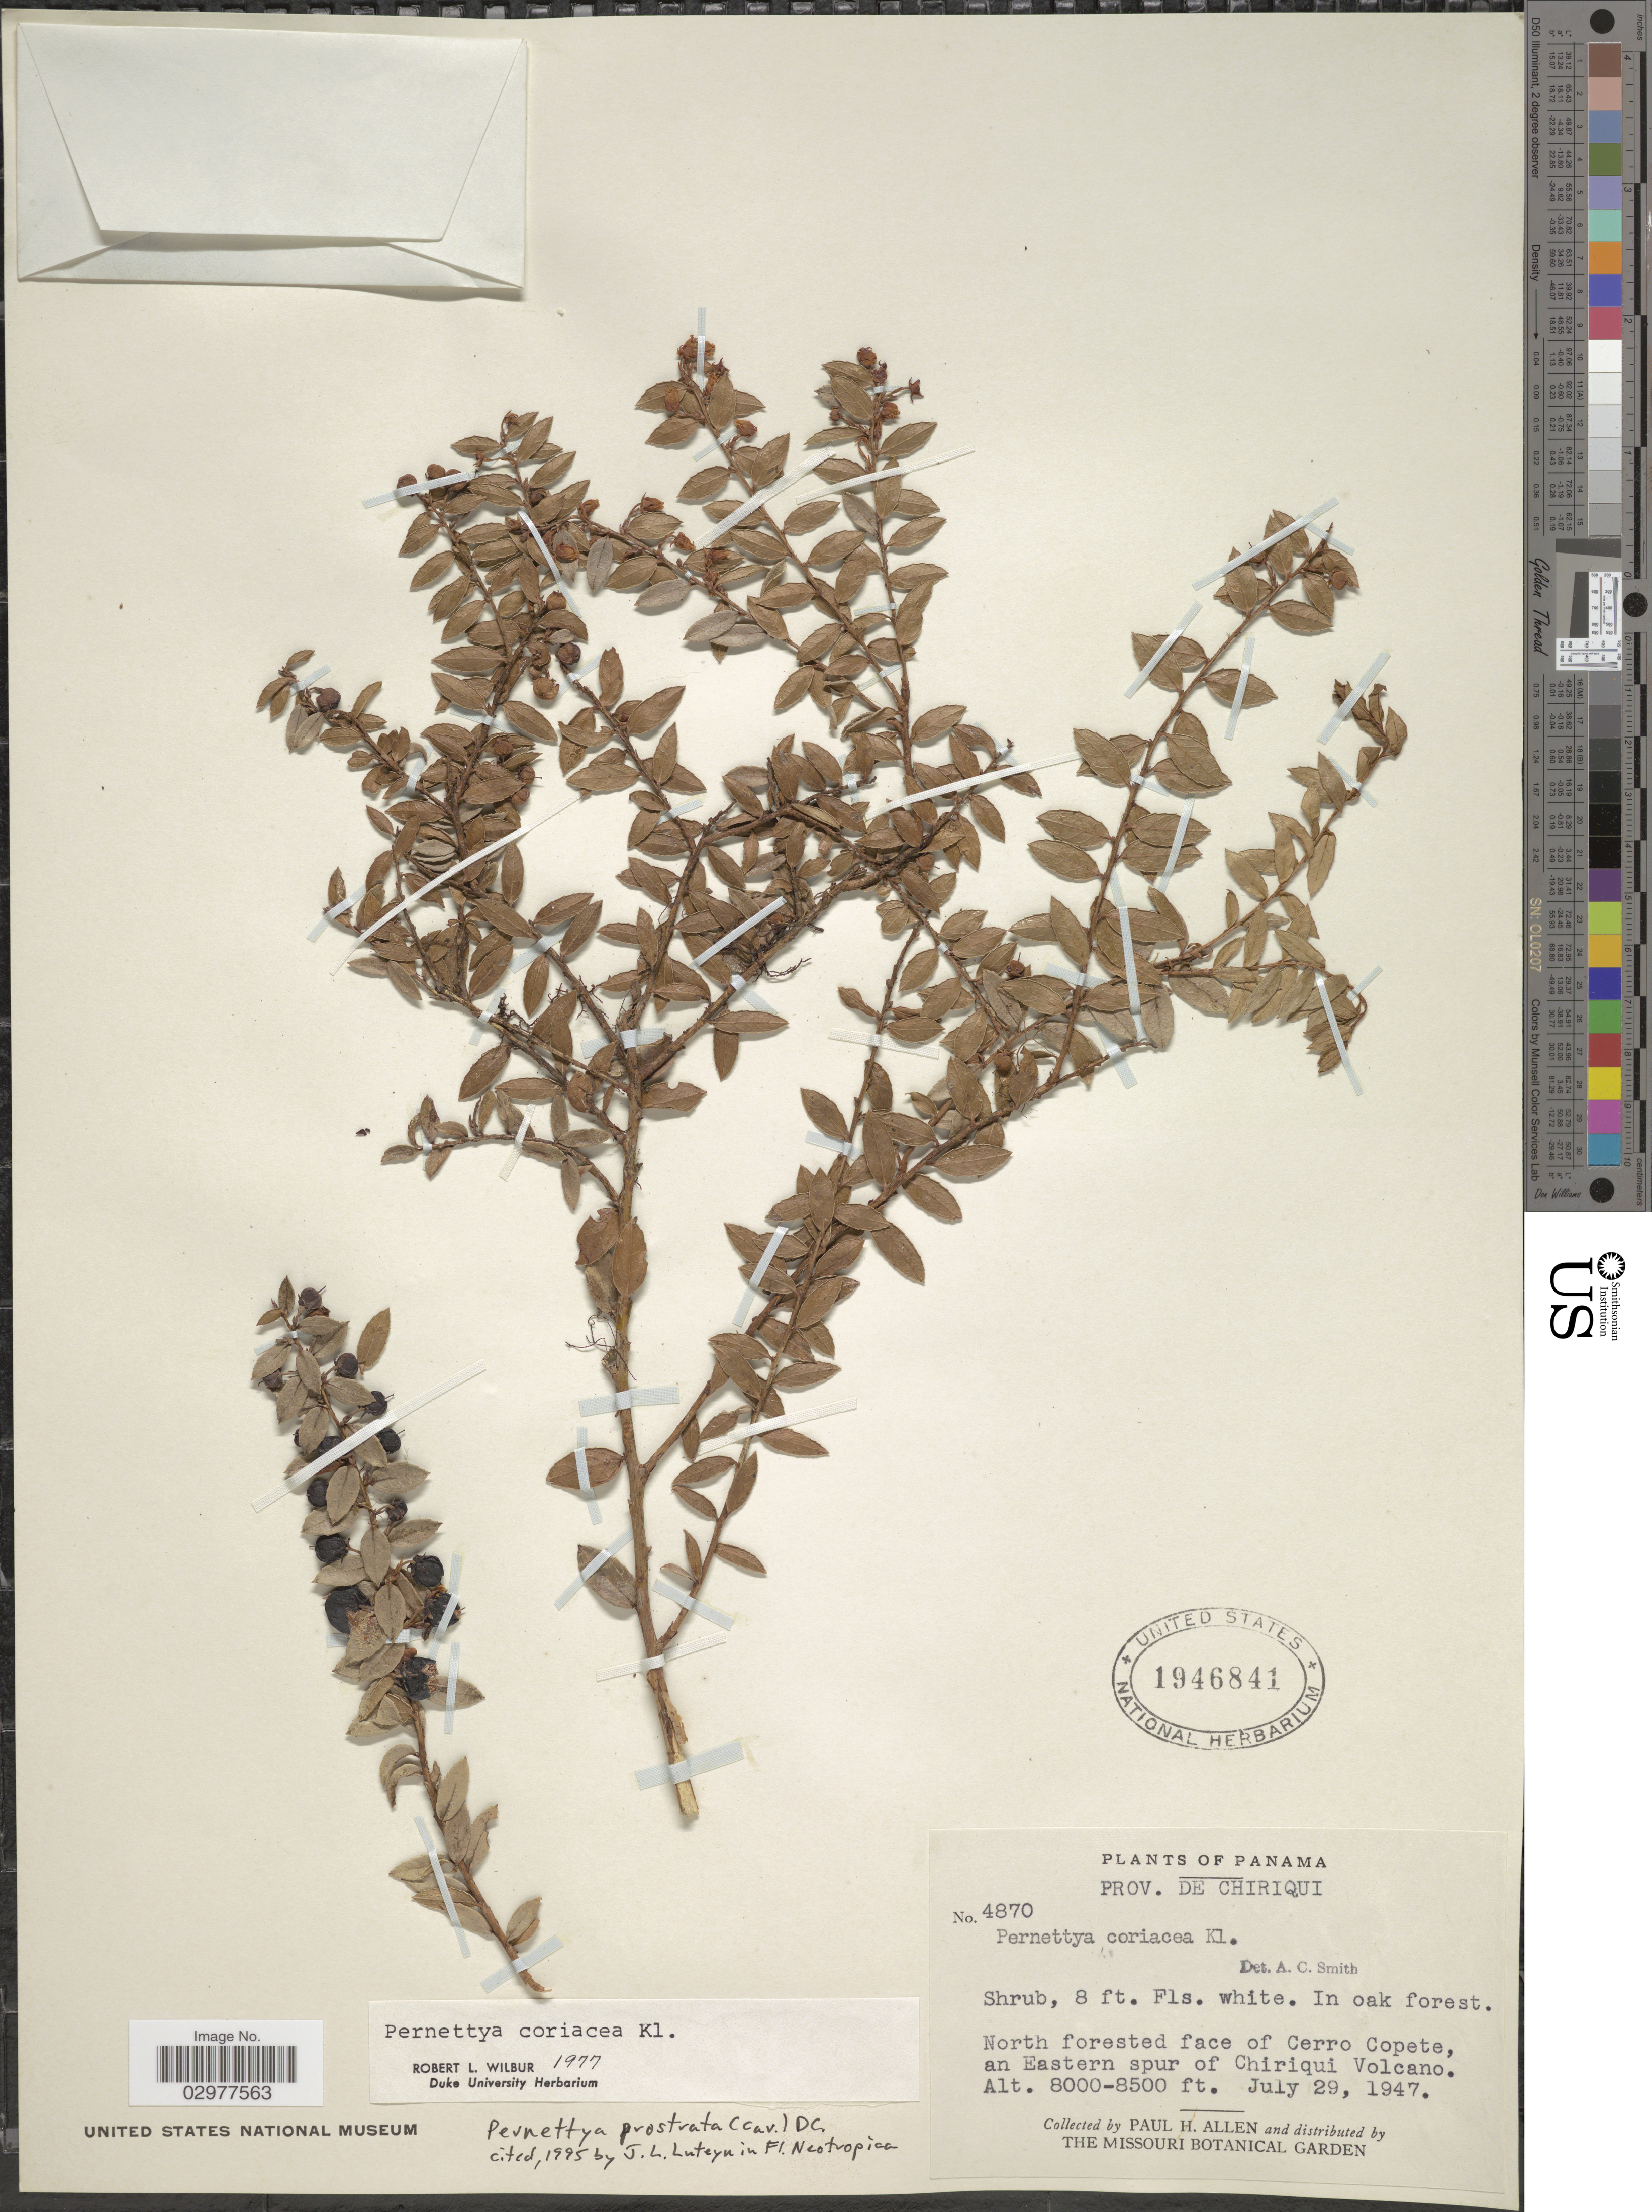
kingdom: Plantae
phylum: Tracheophyta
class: Magnoliopsida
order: Ericales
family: Ericaceae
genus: Pernettya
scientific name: Pernettya prostrata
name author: (Cav.) DC.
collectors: P. H. Allen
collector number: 4870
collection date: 1947-07-29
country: Panama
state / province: Chiriqui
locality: North forested face of Cerro Copete, an Eastern spur on Chiriqui Volcano.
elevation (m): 2438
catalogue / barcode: US 1946841